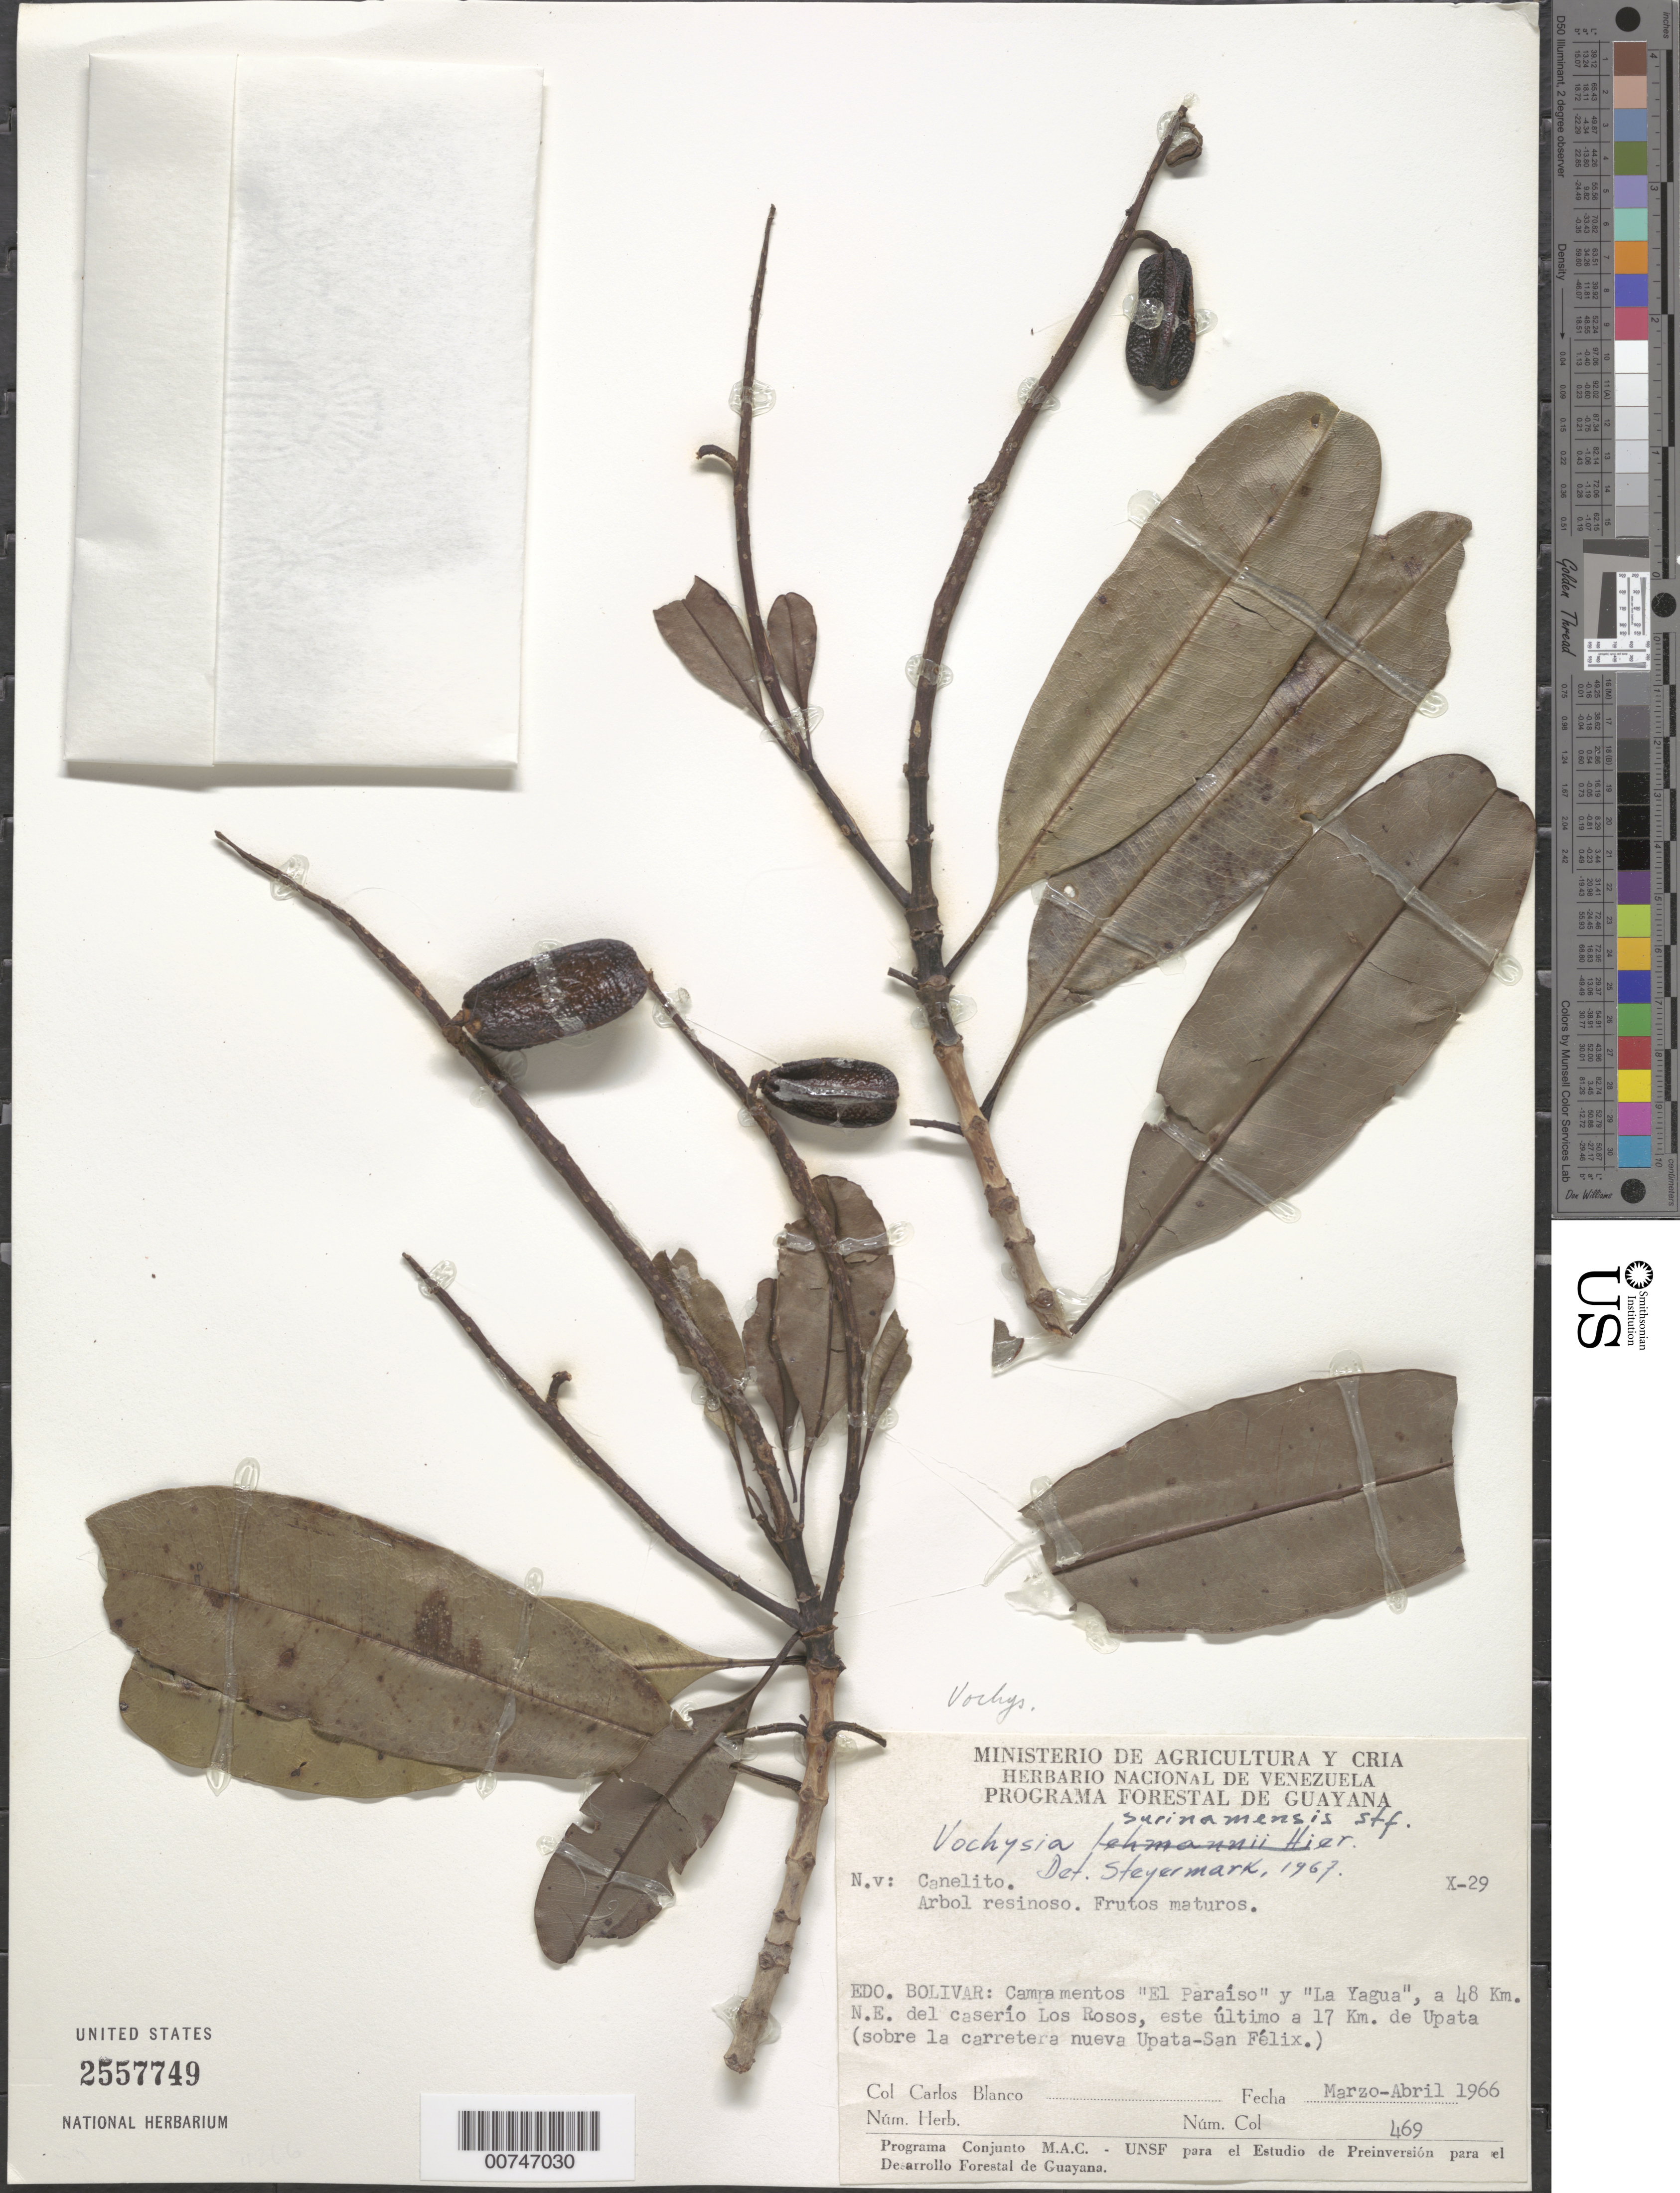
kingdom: Plantae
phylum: Tracheophyta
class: Magnoliopsida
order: Myrtales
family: Vochysiaceae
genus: Vochysia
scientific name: Vochysia surinamensis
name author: Stafleu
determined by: Steyermark, Julian A., (VEN)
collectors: C. A. Blanco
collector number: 469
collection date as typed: Mar-66 to Apr-66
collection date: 1966-03/1966-04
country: Venezuela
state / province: Bolívar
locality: Campamentos "El Paraiso" y "La Yagua", a 48 km NE del caserío Los Rosos, este ultimo a 17 km de Upata (sobre la carretera nueva Upata-San Felix)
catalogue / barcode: US 2557749